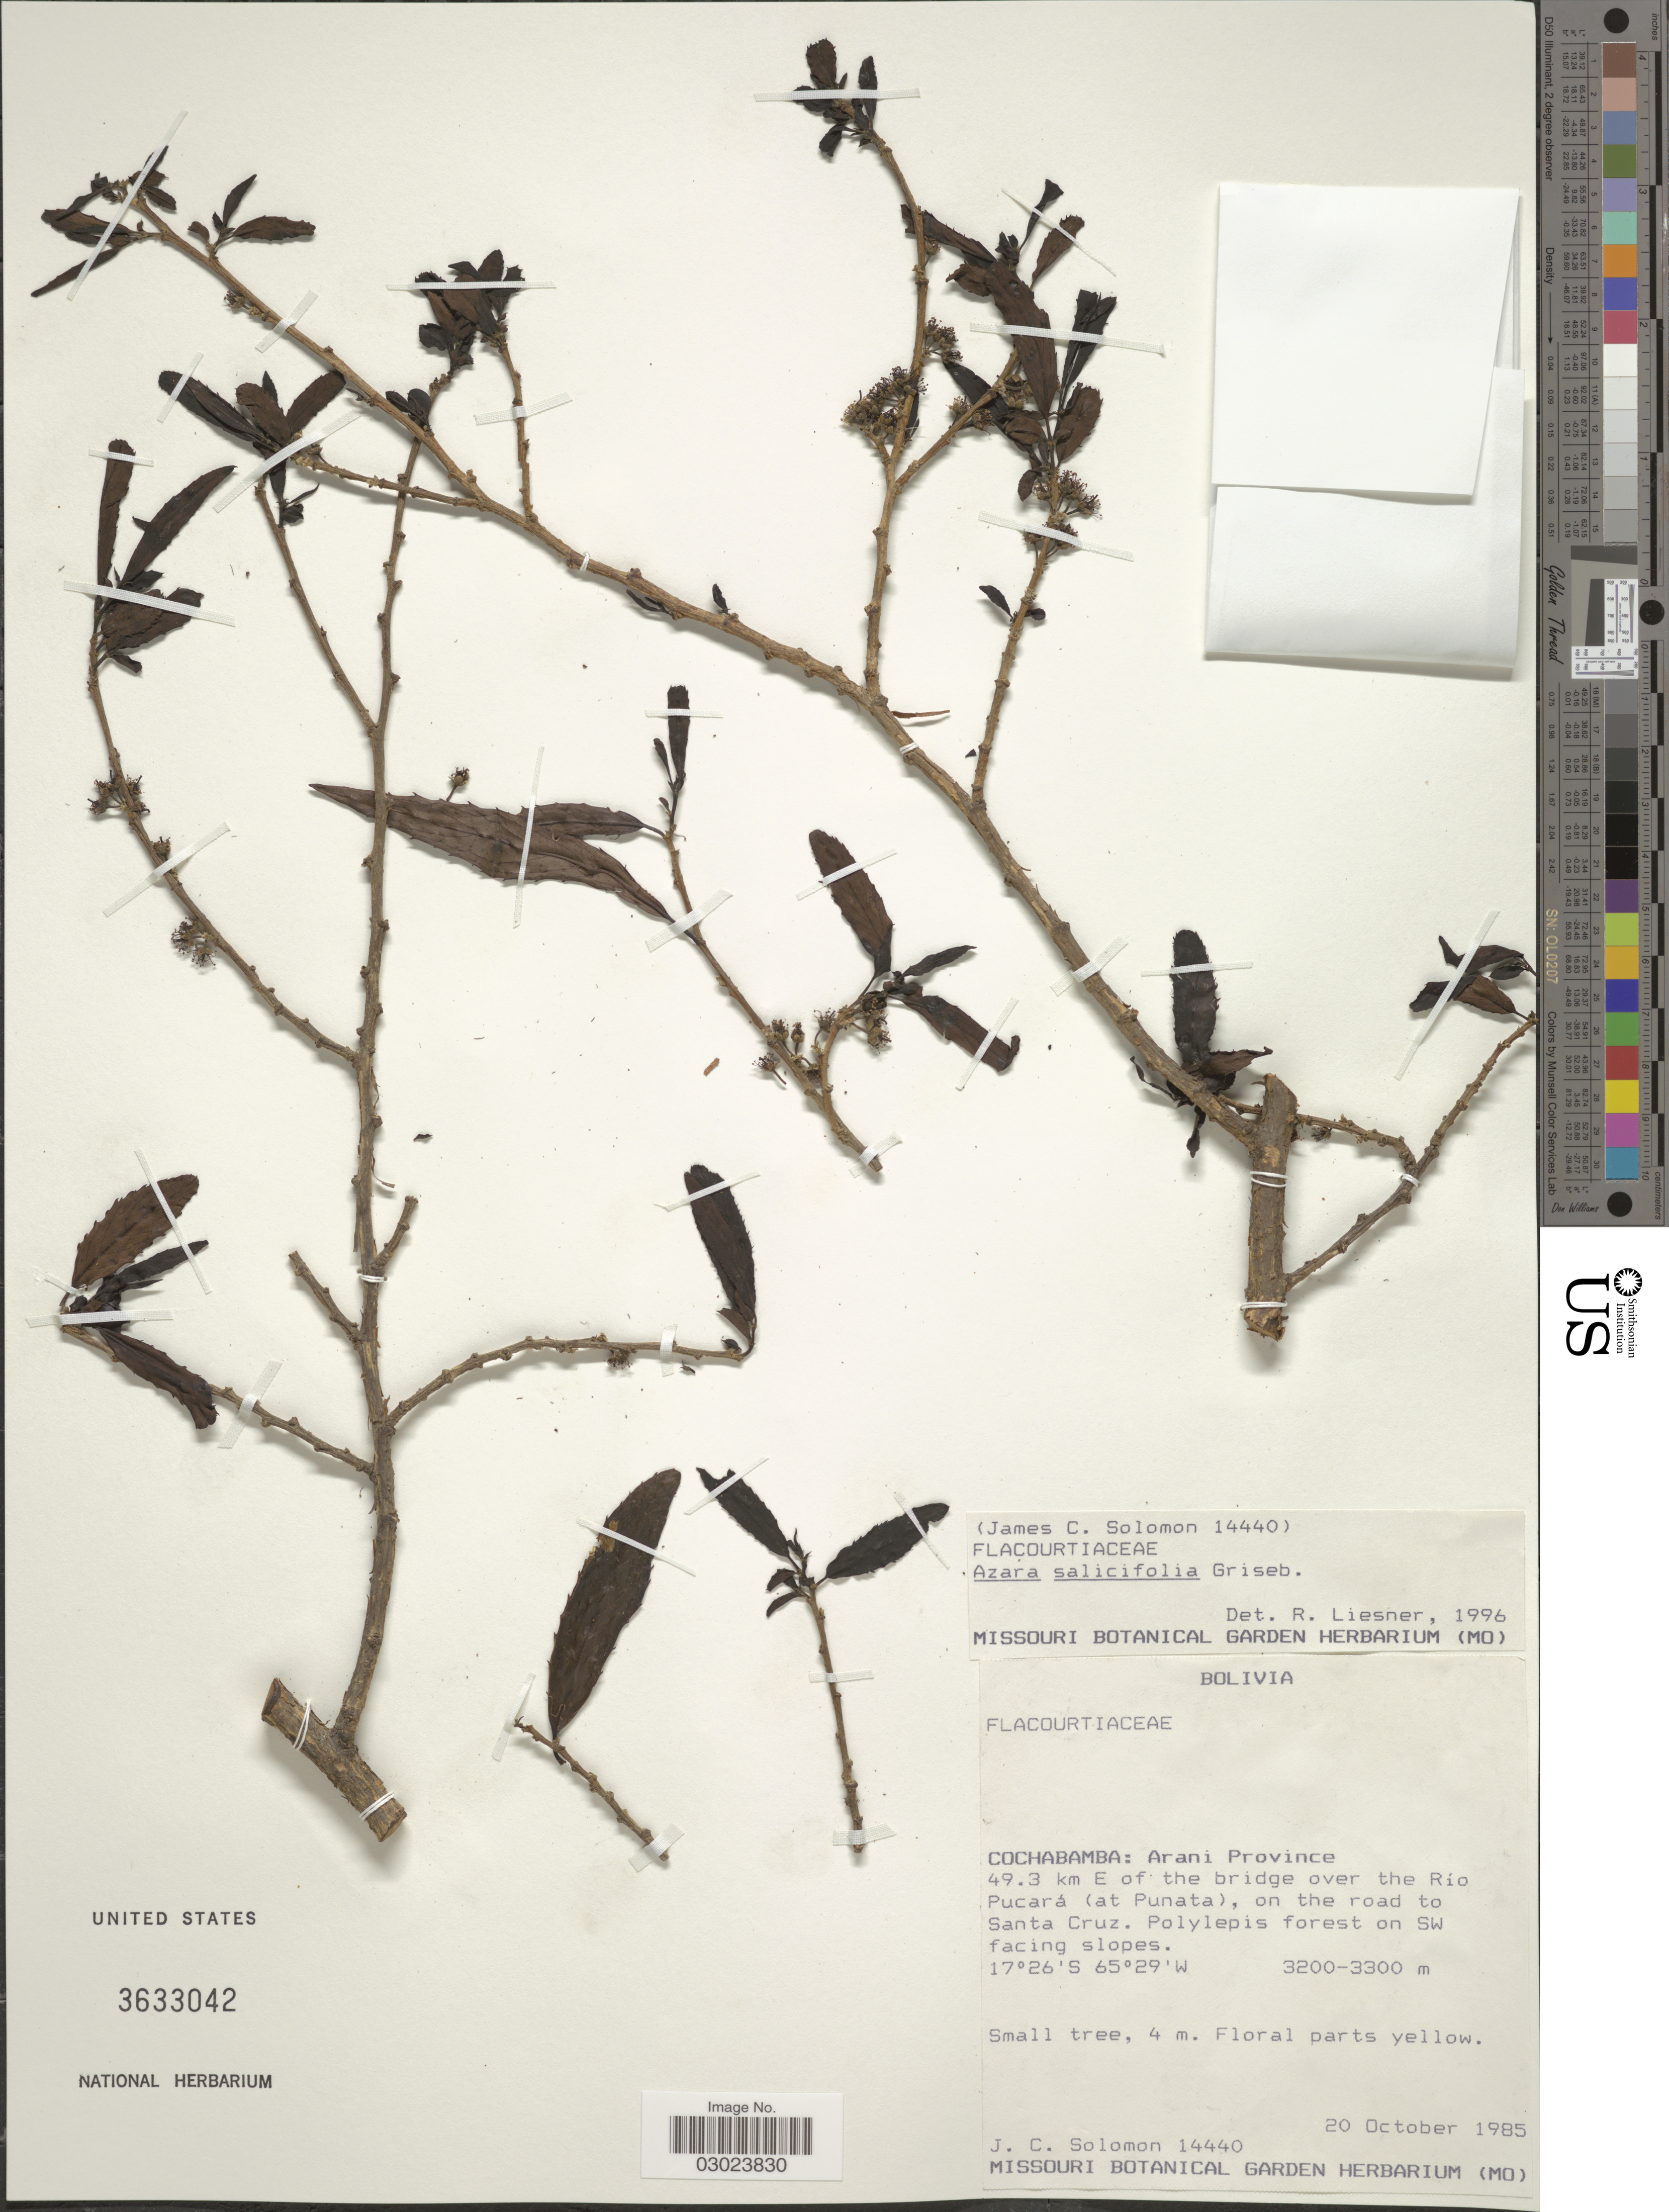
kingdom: Plantae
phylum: Tracheophyta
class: Magnoliopsida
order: Malpighiales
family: Salicaceae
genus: Azara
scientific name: Azara salicifolia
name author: Griseb.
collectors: J. C. Solomon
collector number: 14440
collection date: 1985-10-20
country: Bolivia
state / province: Cochabamba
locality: Arani Province. 49.3 km E of the bridge over the Río Pucará (at Punata), on the road to Santa Cruz. Polylepis forest on SW facing slopes.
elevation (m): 3200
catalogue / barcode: US 3633042